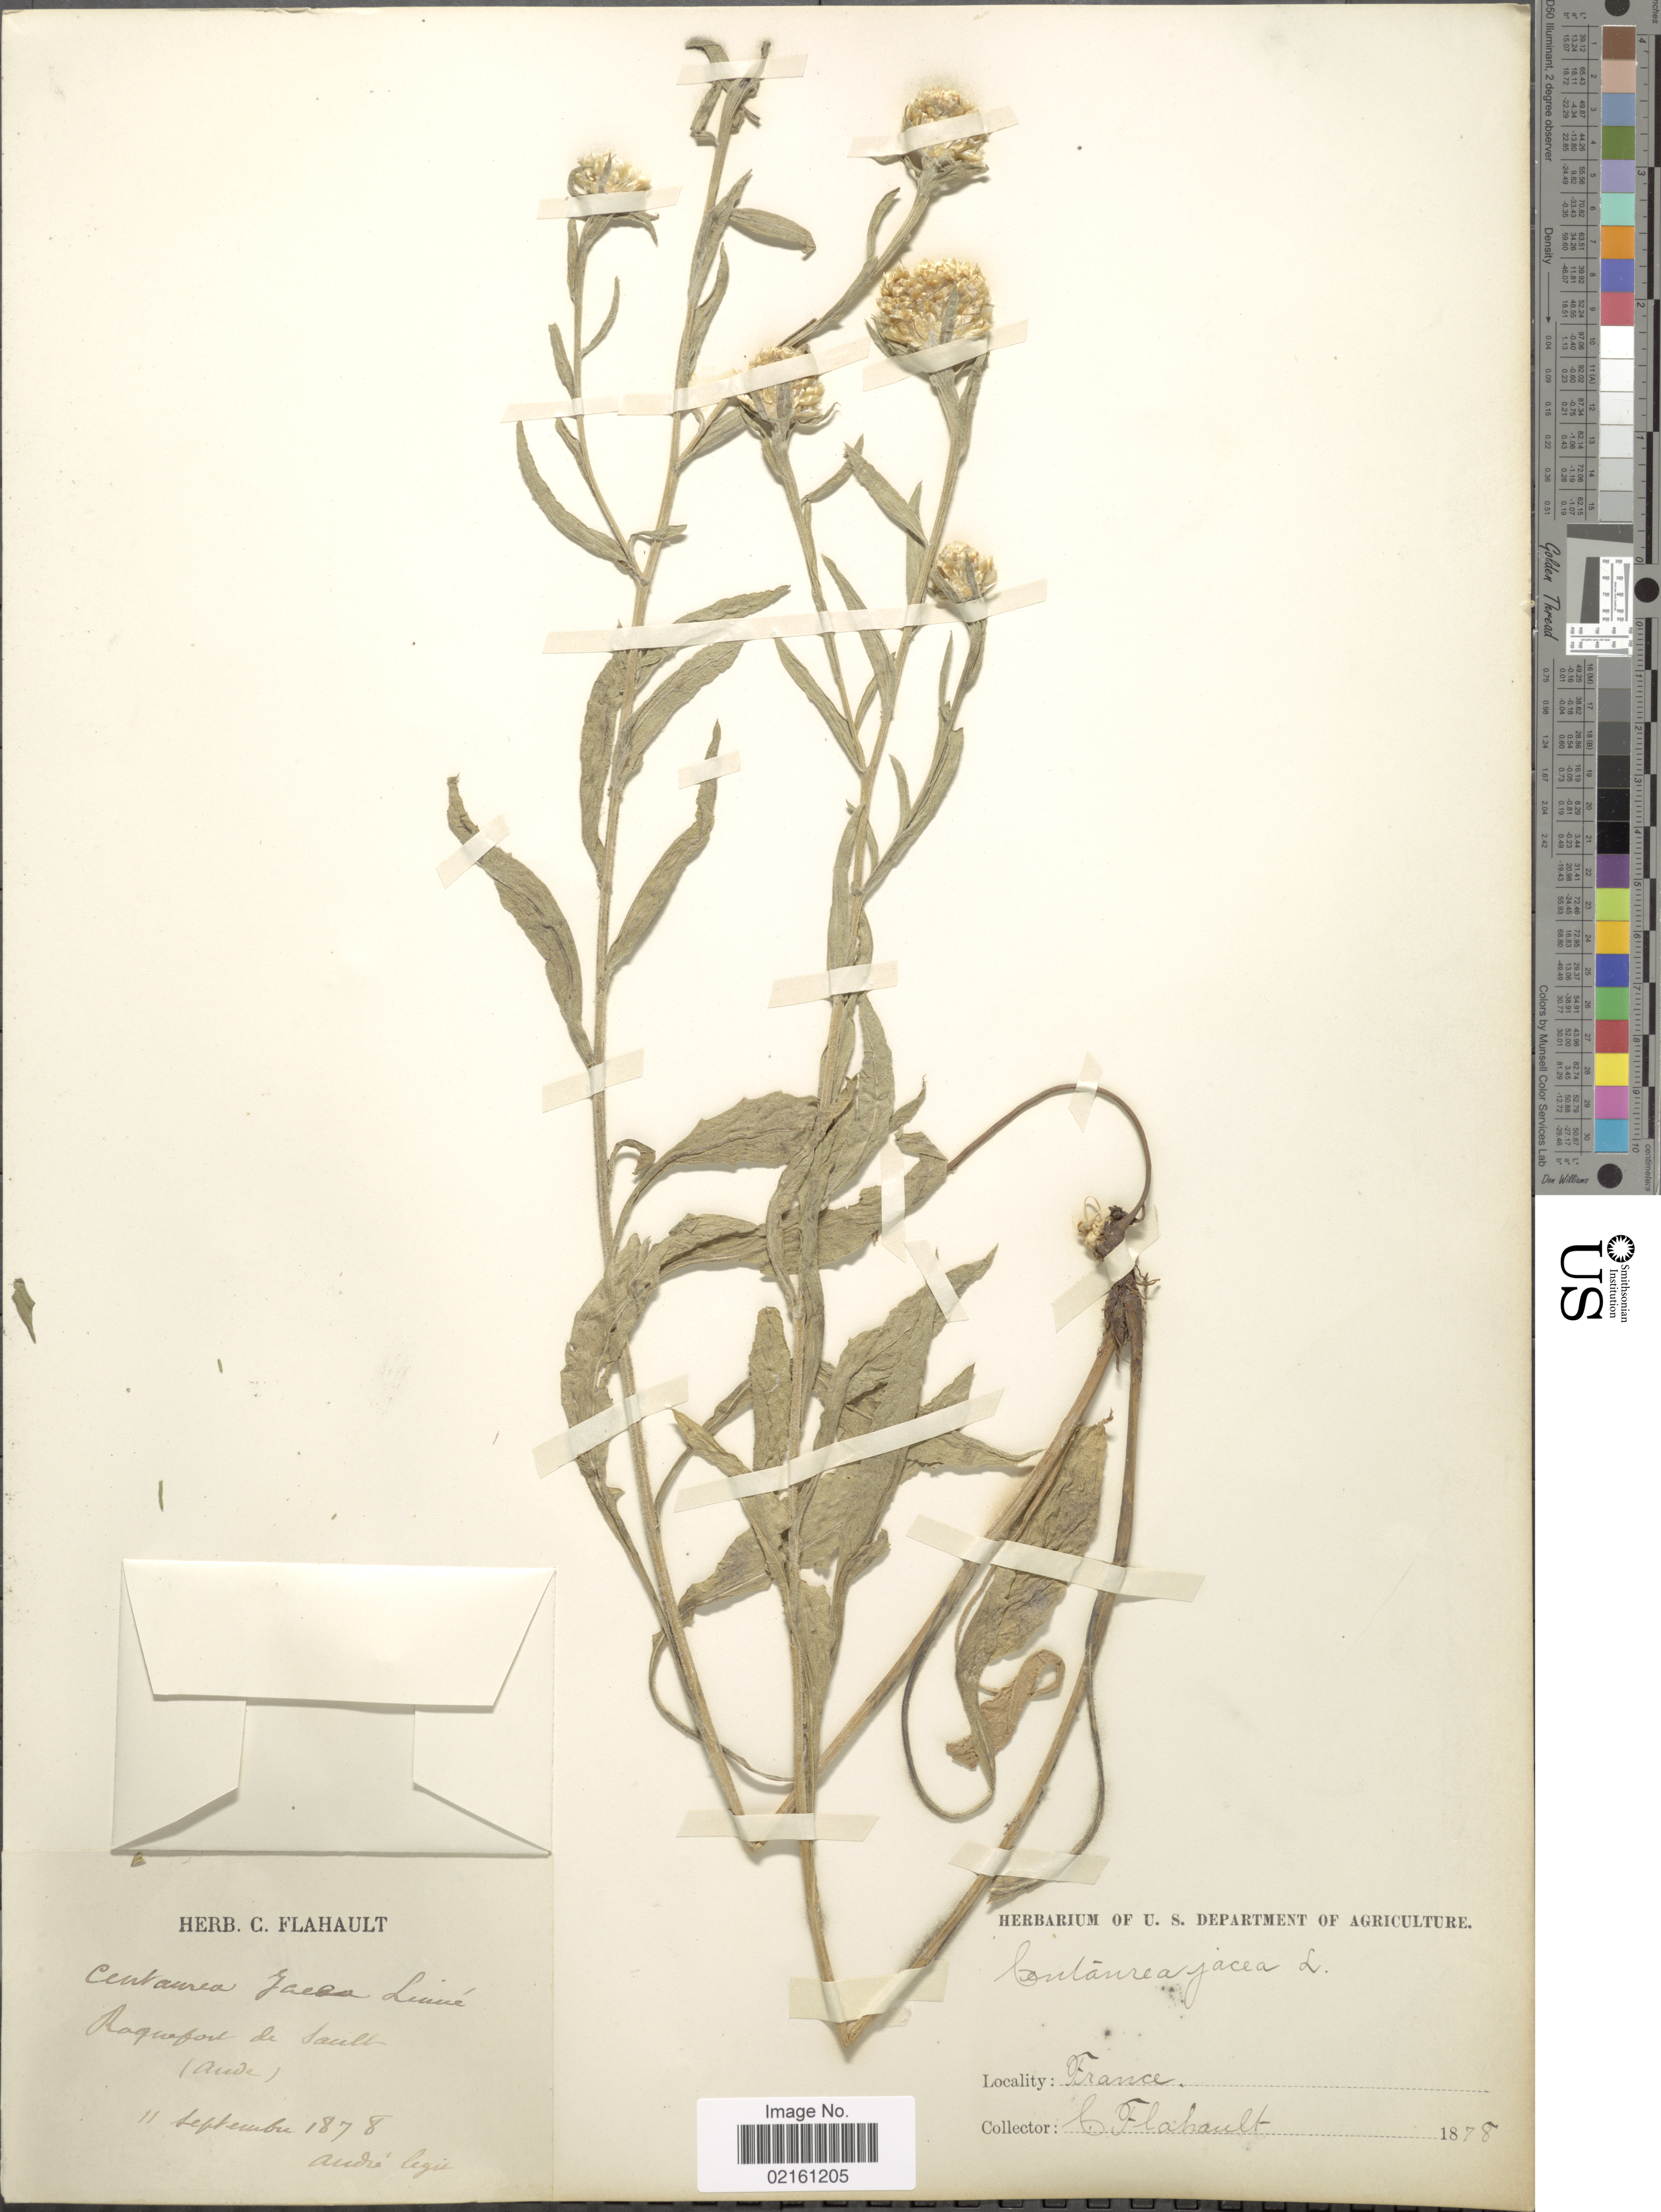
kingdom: Plantae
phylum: Tracheophyta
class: Magnoliopsida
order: Asterales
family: Asteraceae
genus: Centaurea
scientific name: Centaurea jacea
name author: L.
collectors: Flahault, C. & André, --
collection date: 1878-09-11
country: France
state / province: Occitanie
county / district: Aude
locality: Raquefort de sault (aude) [interpreted]